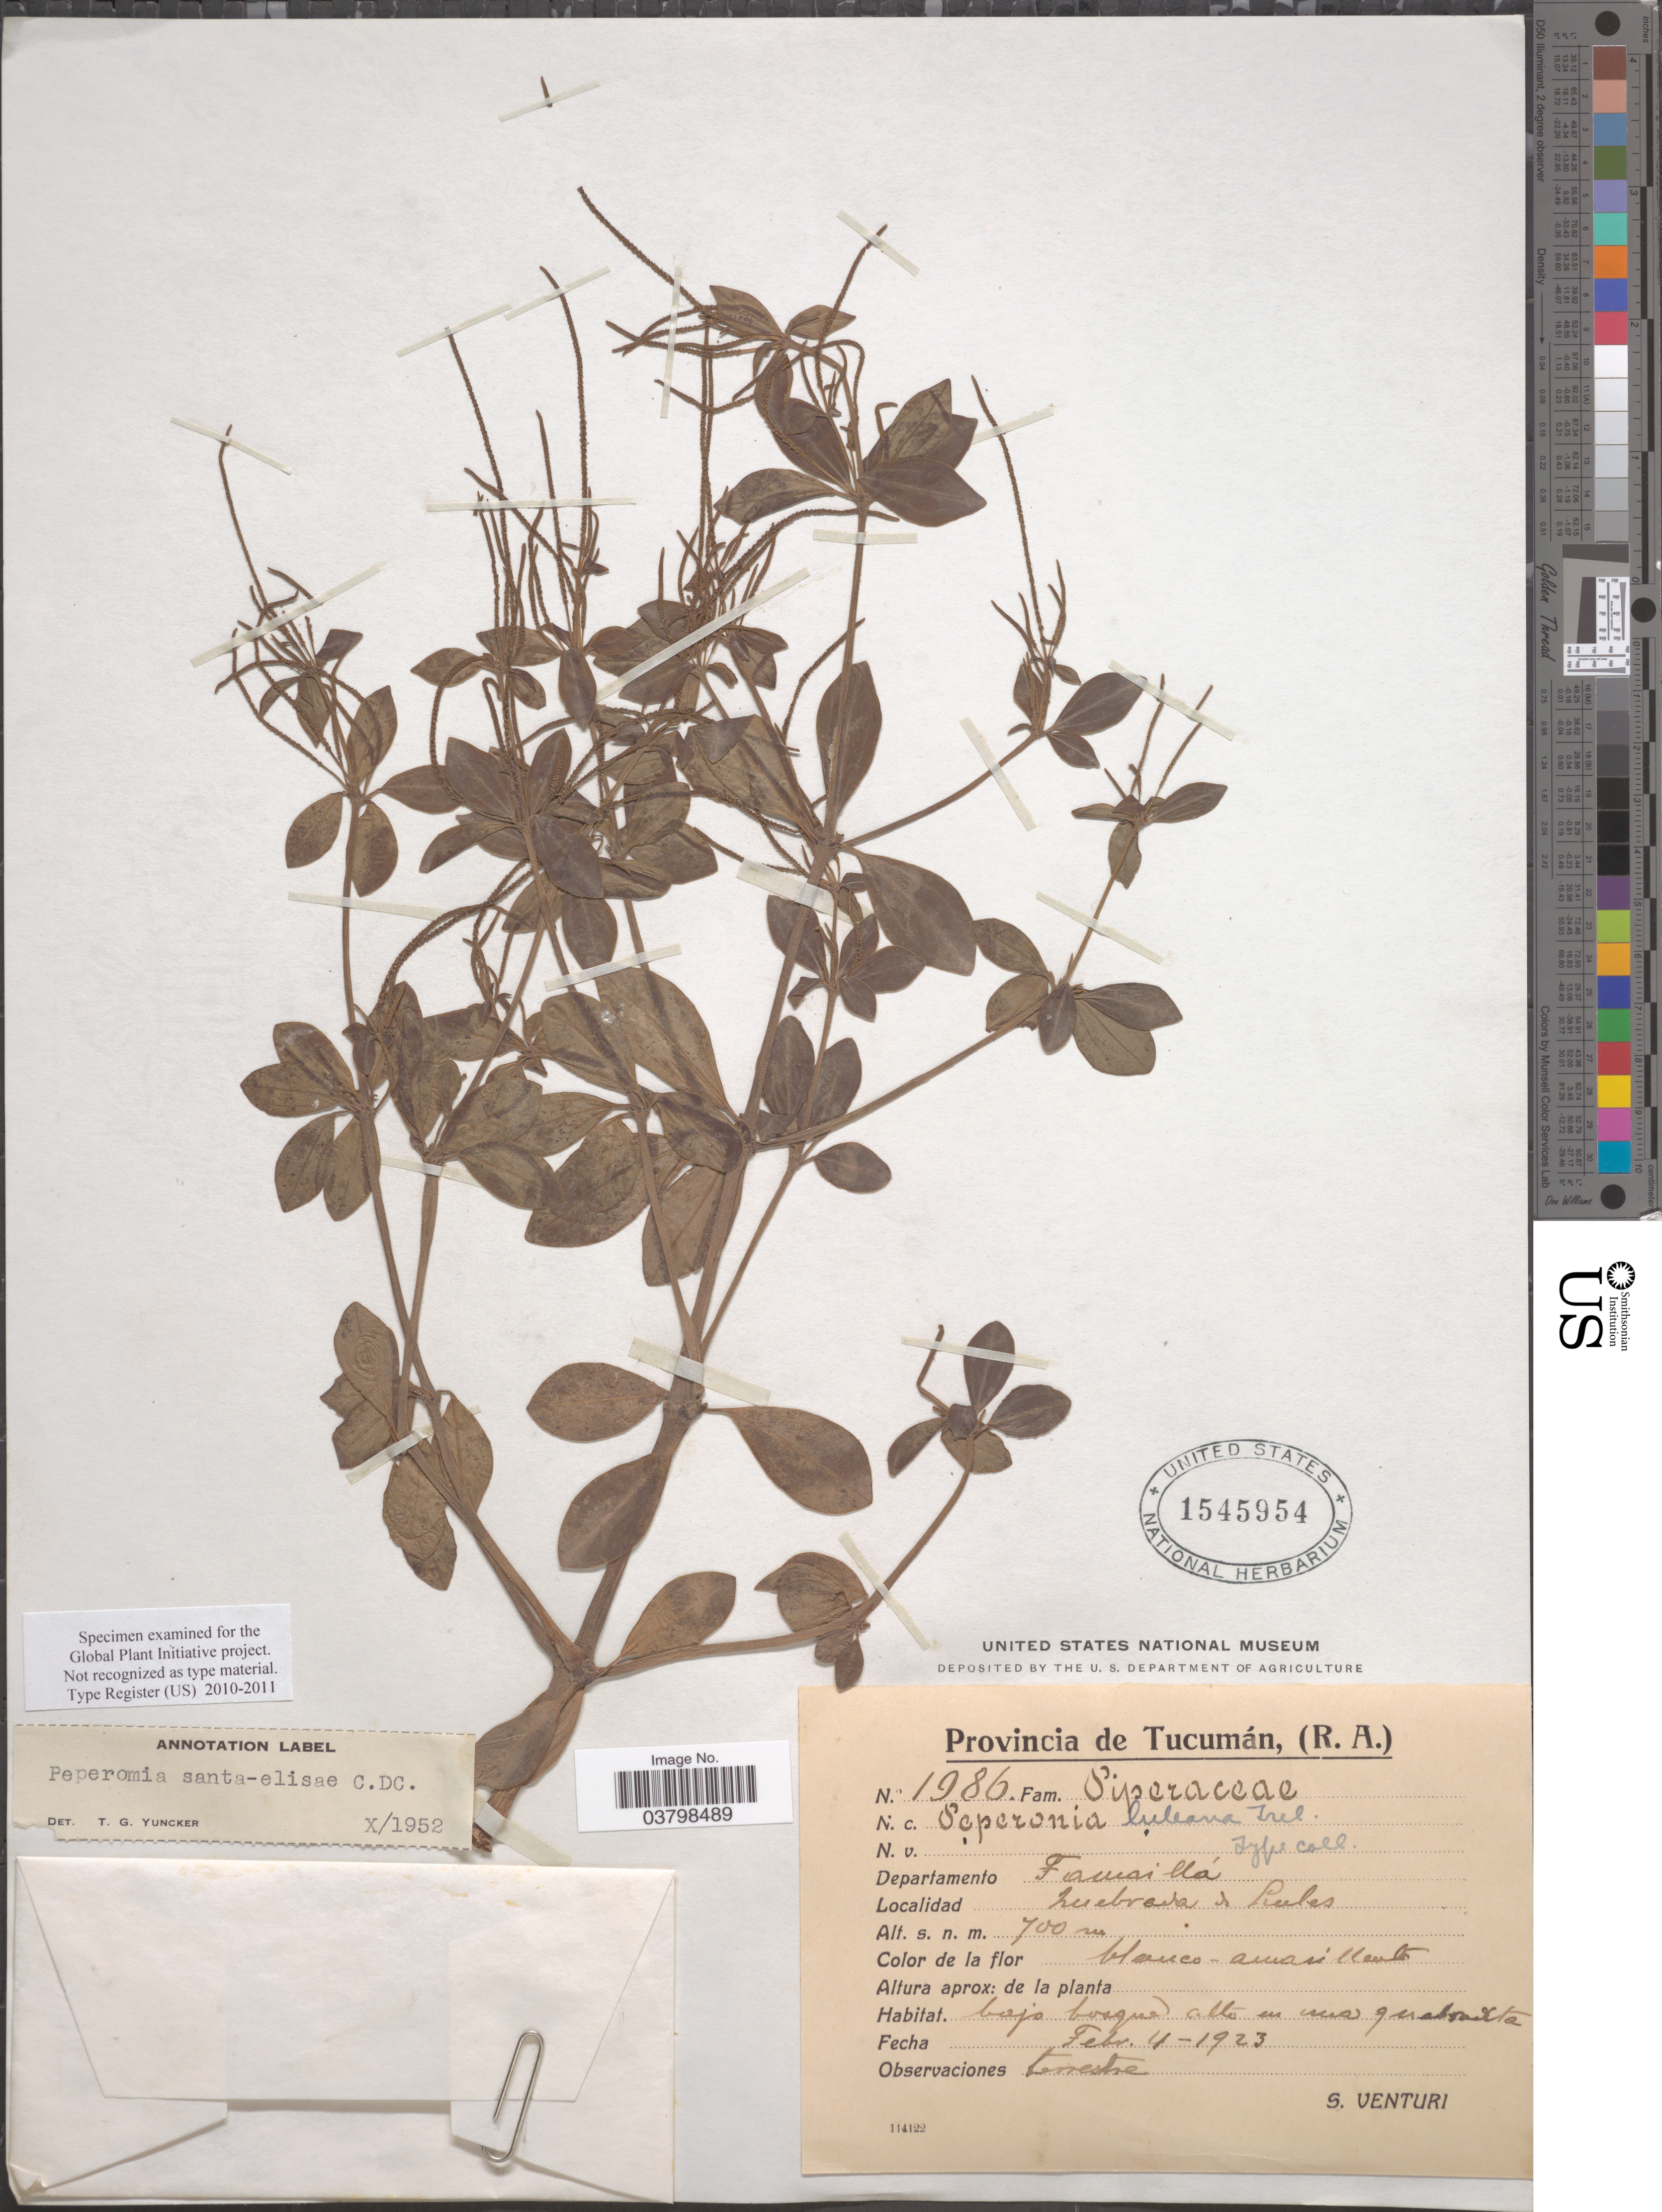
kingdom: Plantae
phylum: Tracheophyta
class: Magnoliopsida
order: Piperales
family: Piperaceae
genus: Peperomia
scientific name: Peperomia santa-elisae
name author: C. DC.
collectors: S. Venturi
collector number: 1986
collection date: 1923-02-04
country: Argentina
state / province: Tucuman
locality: Departamento Famaillá, Quebrada de Lules.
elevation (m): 700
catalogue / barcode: US 1545954